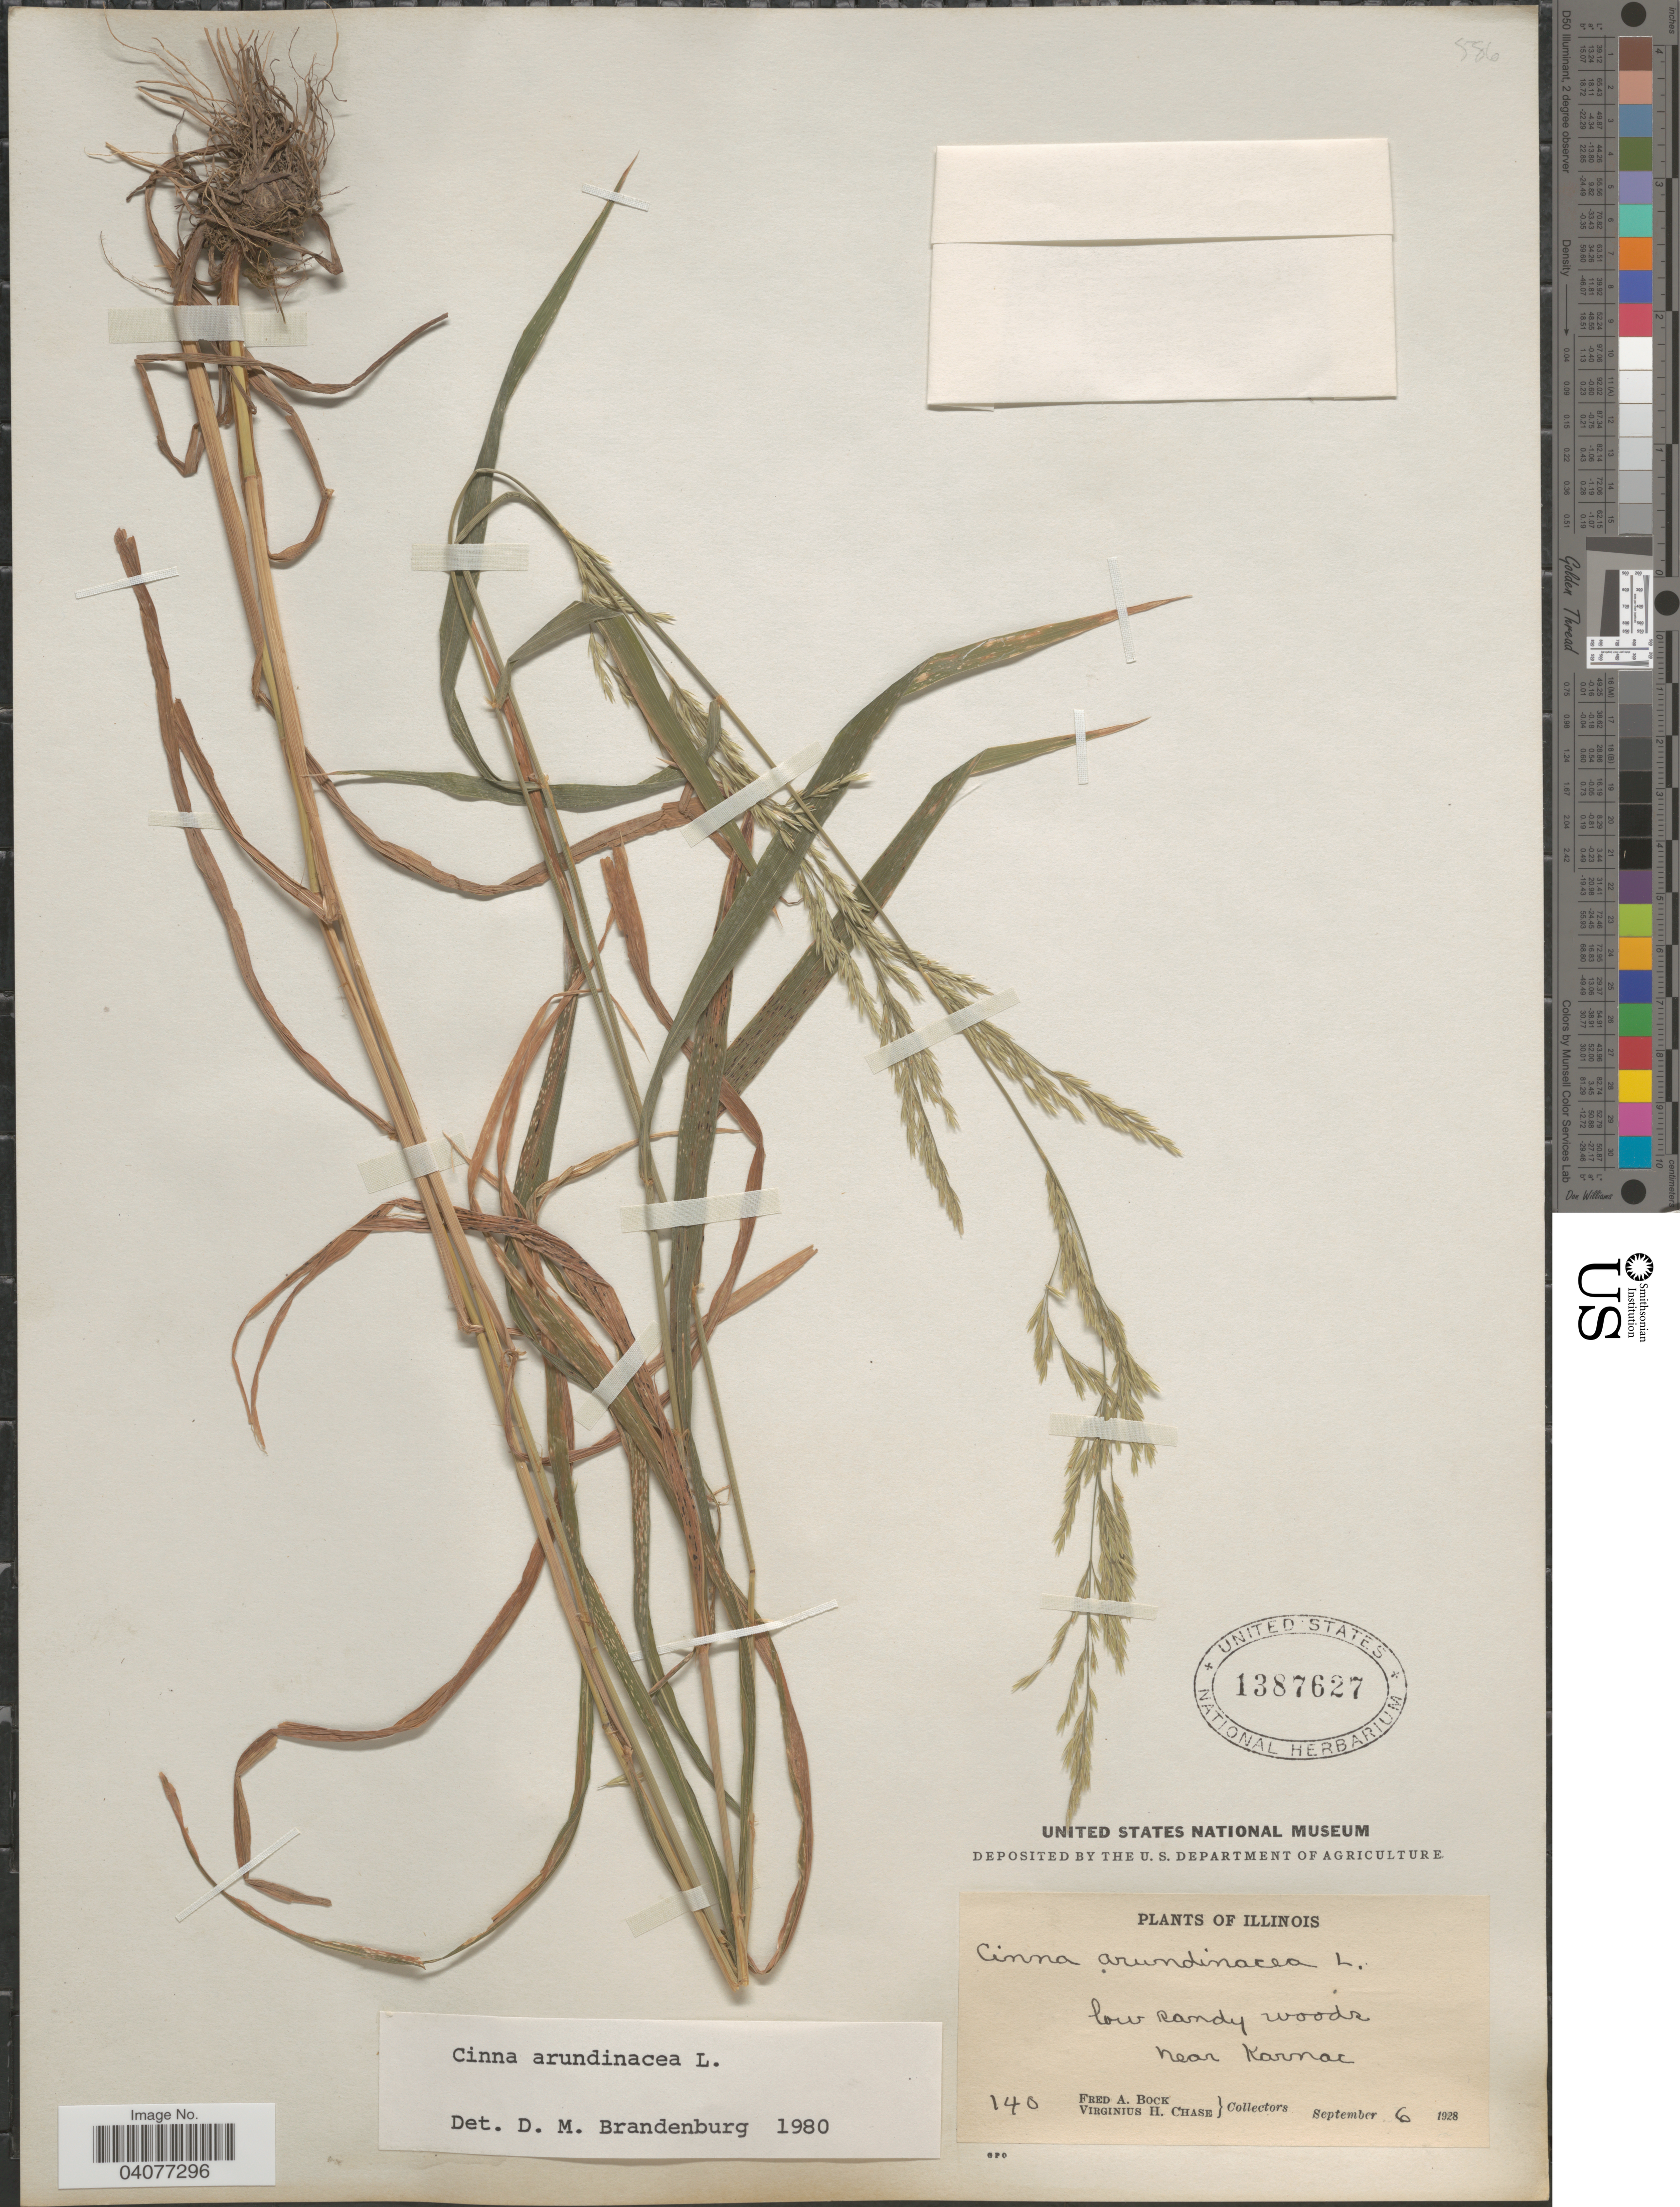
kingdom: Plantae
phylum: Tracheophyta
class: Liliopsida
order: Poales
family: Poaceae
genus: Cinna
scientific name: Cinna arundinacea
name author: L.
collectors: F. Bock & V. H. Chase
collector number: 140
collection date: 1928-09-06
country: United States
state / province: Illinois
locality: Low sandy woods near Karnac.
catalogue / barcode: US 1387627